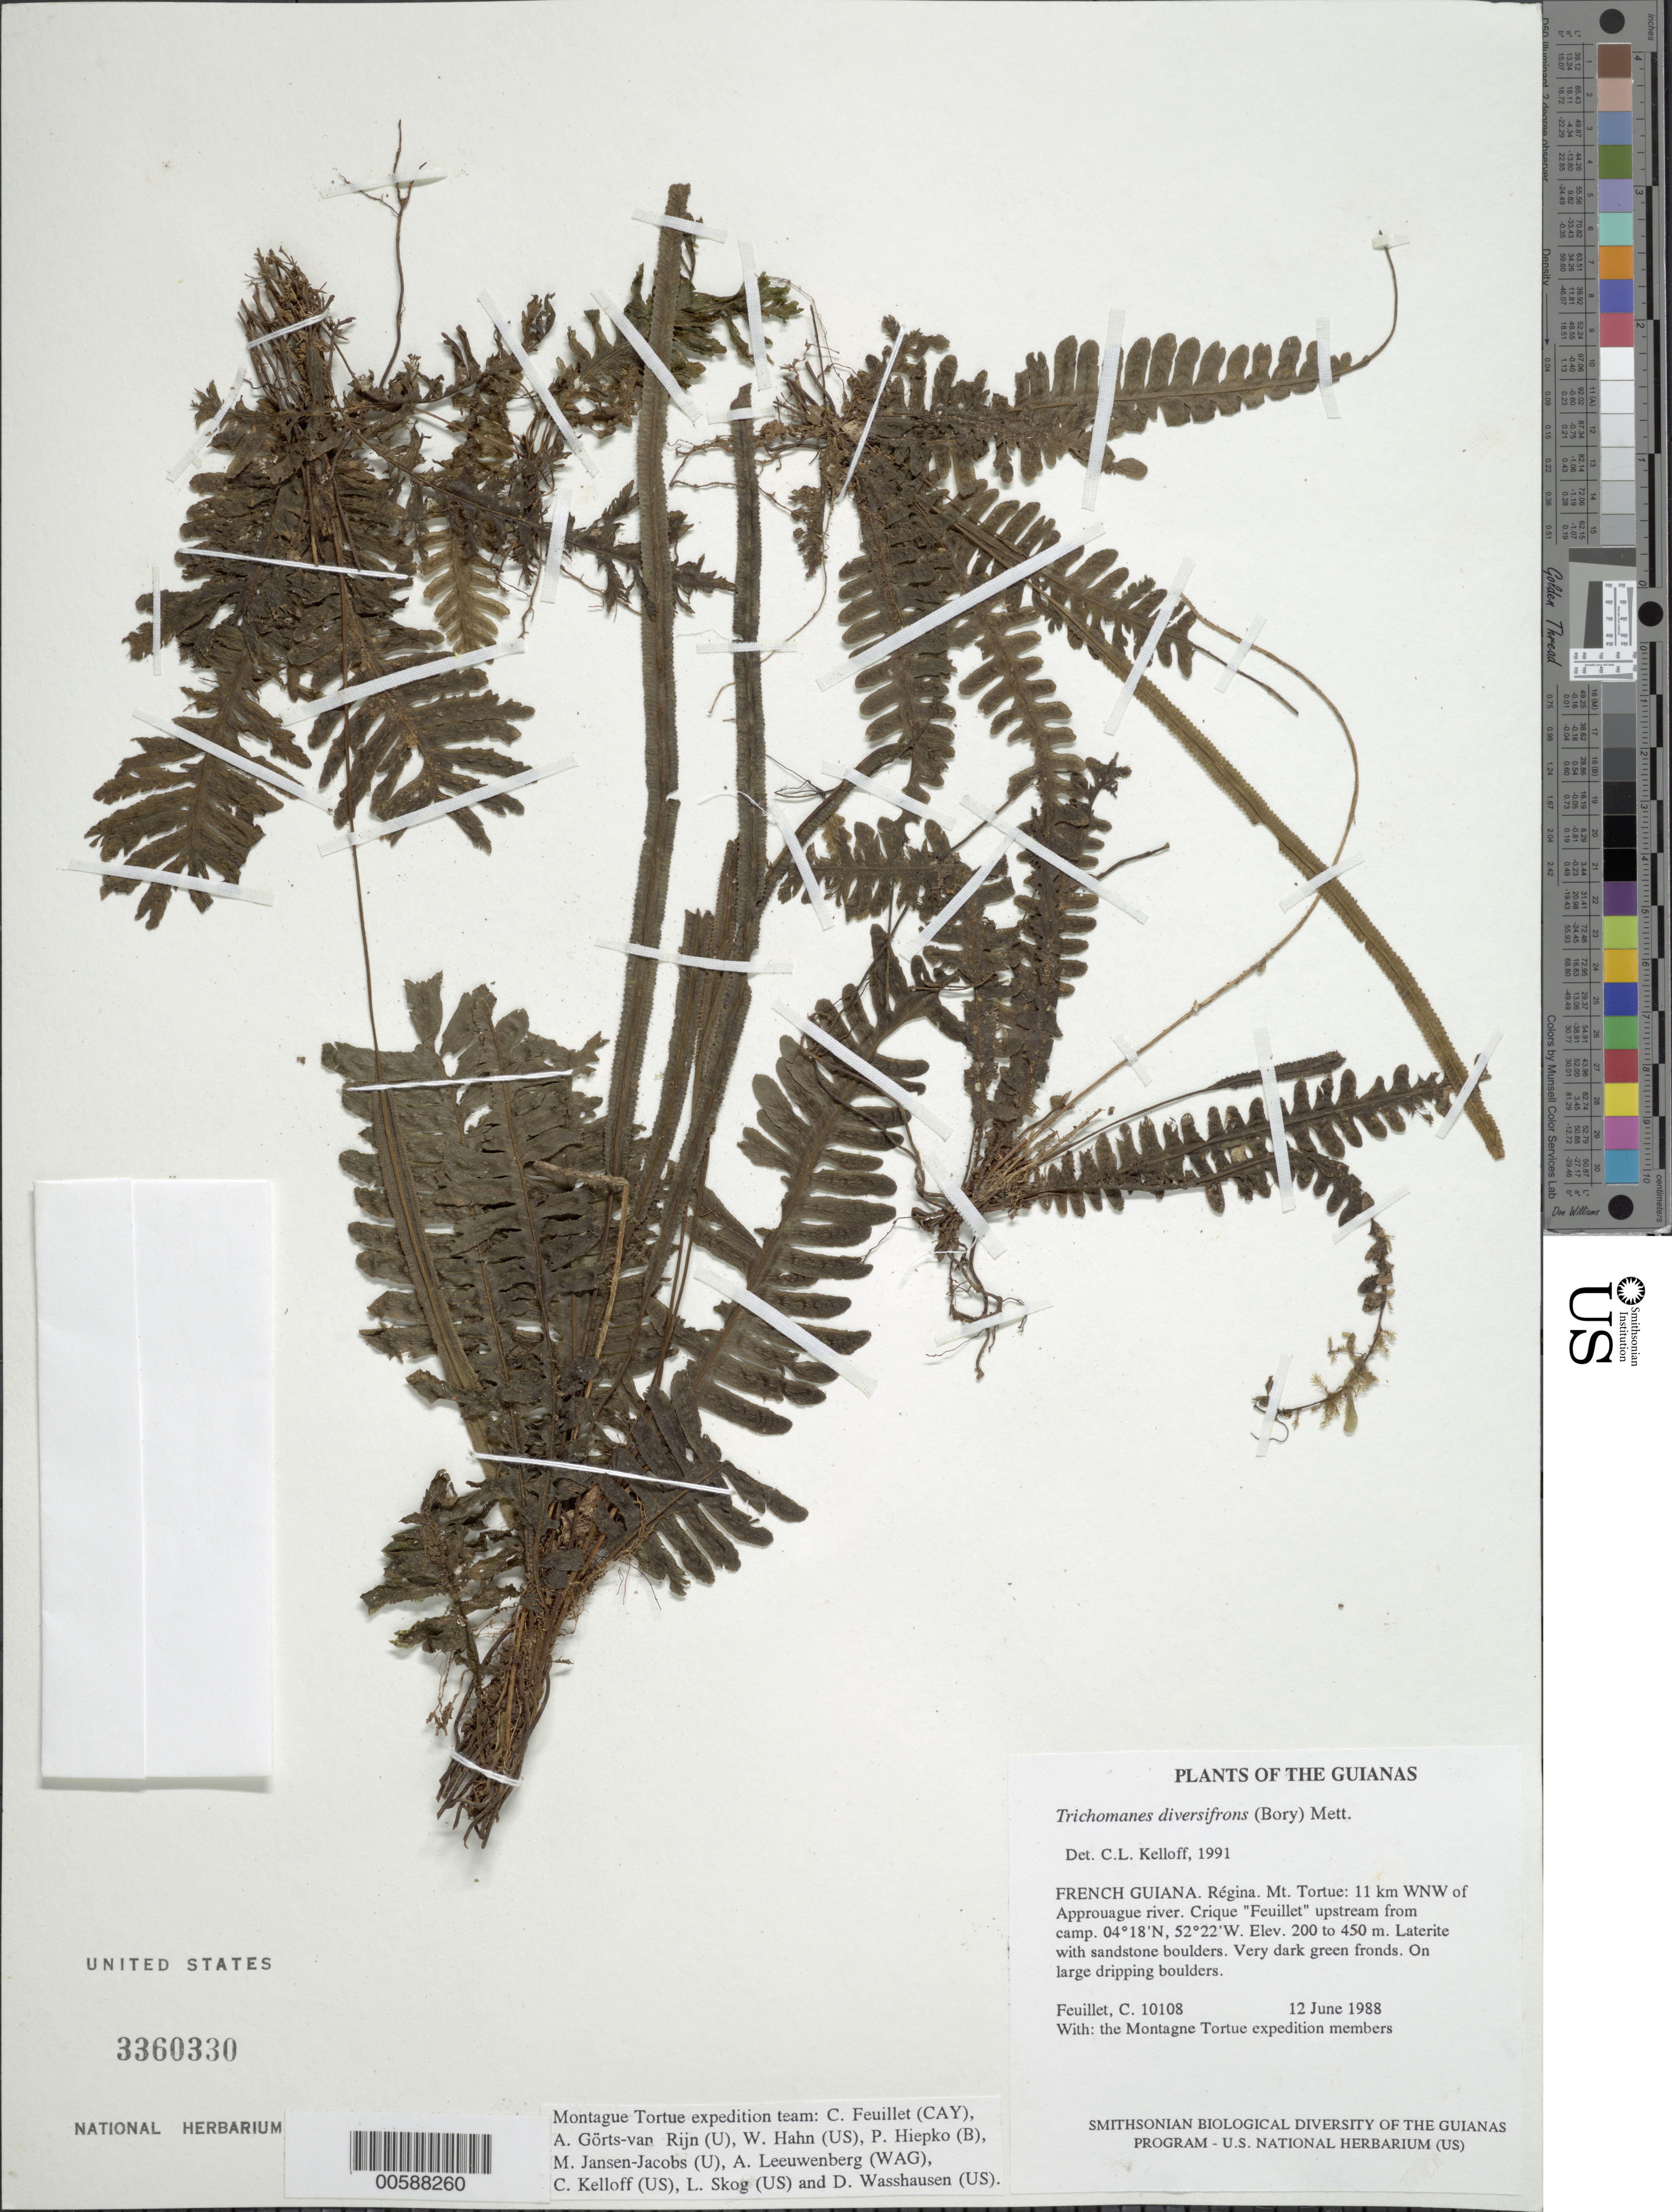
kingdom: Plantae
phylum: Tracheophyta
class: Polypodiopsida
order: Hymenophyllales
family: Hymenophyllaceae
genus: Trichomanes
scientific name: Trichomanes diversifrons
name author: (Bory) Mett. ex Sadeb.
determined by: Kelloff, Carol L., (US), Smithsonian Institution - National Museum of Natural History (UNITED STATES)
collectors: C. Feuillet & Montagne Torte Exped. members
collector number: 10108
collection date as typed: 12 June 1988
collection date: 1988-06-12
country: French Guiana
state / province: Cayenne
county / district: Regina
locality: Mt. Tortue: 11 km WNW of Approuague river. Crique "Feuillet" upstream from camp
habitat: Laterite with sandstone boulders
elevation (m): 200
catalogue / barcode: US 3360330